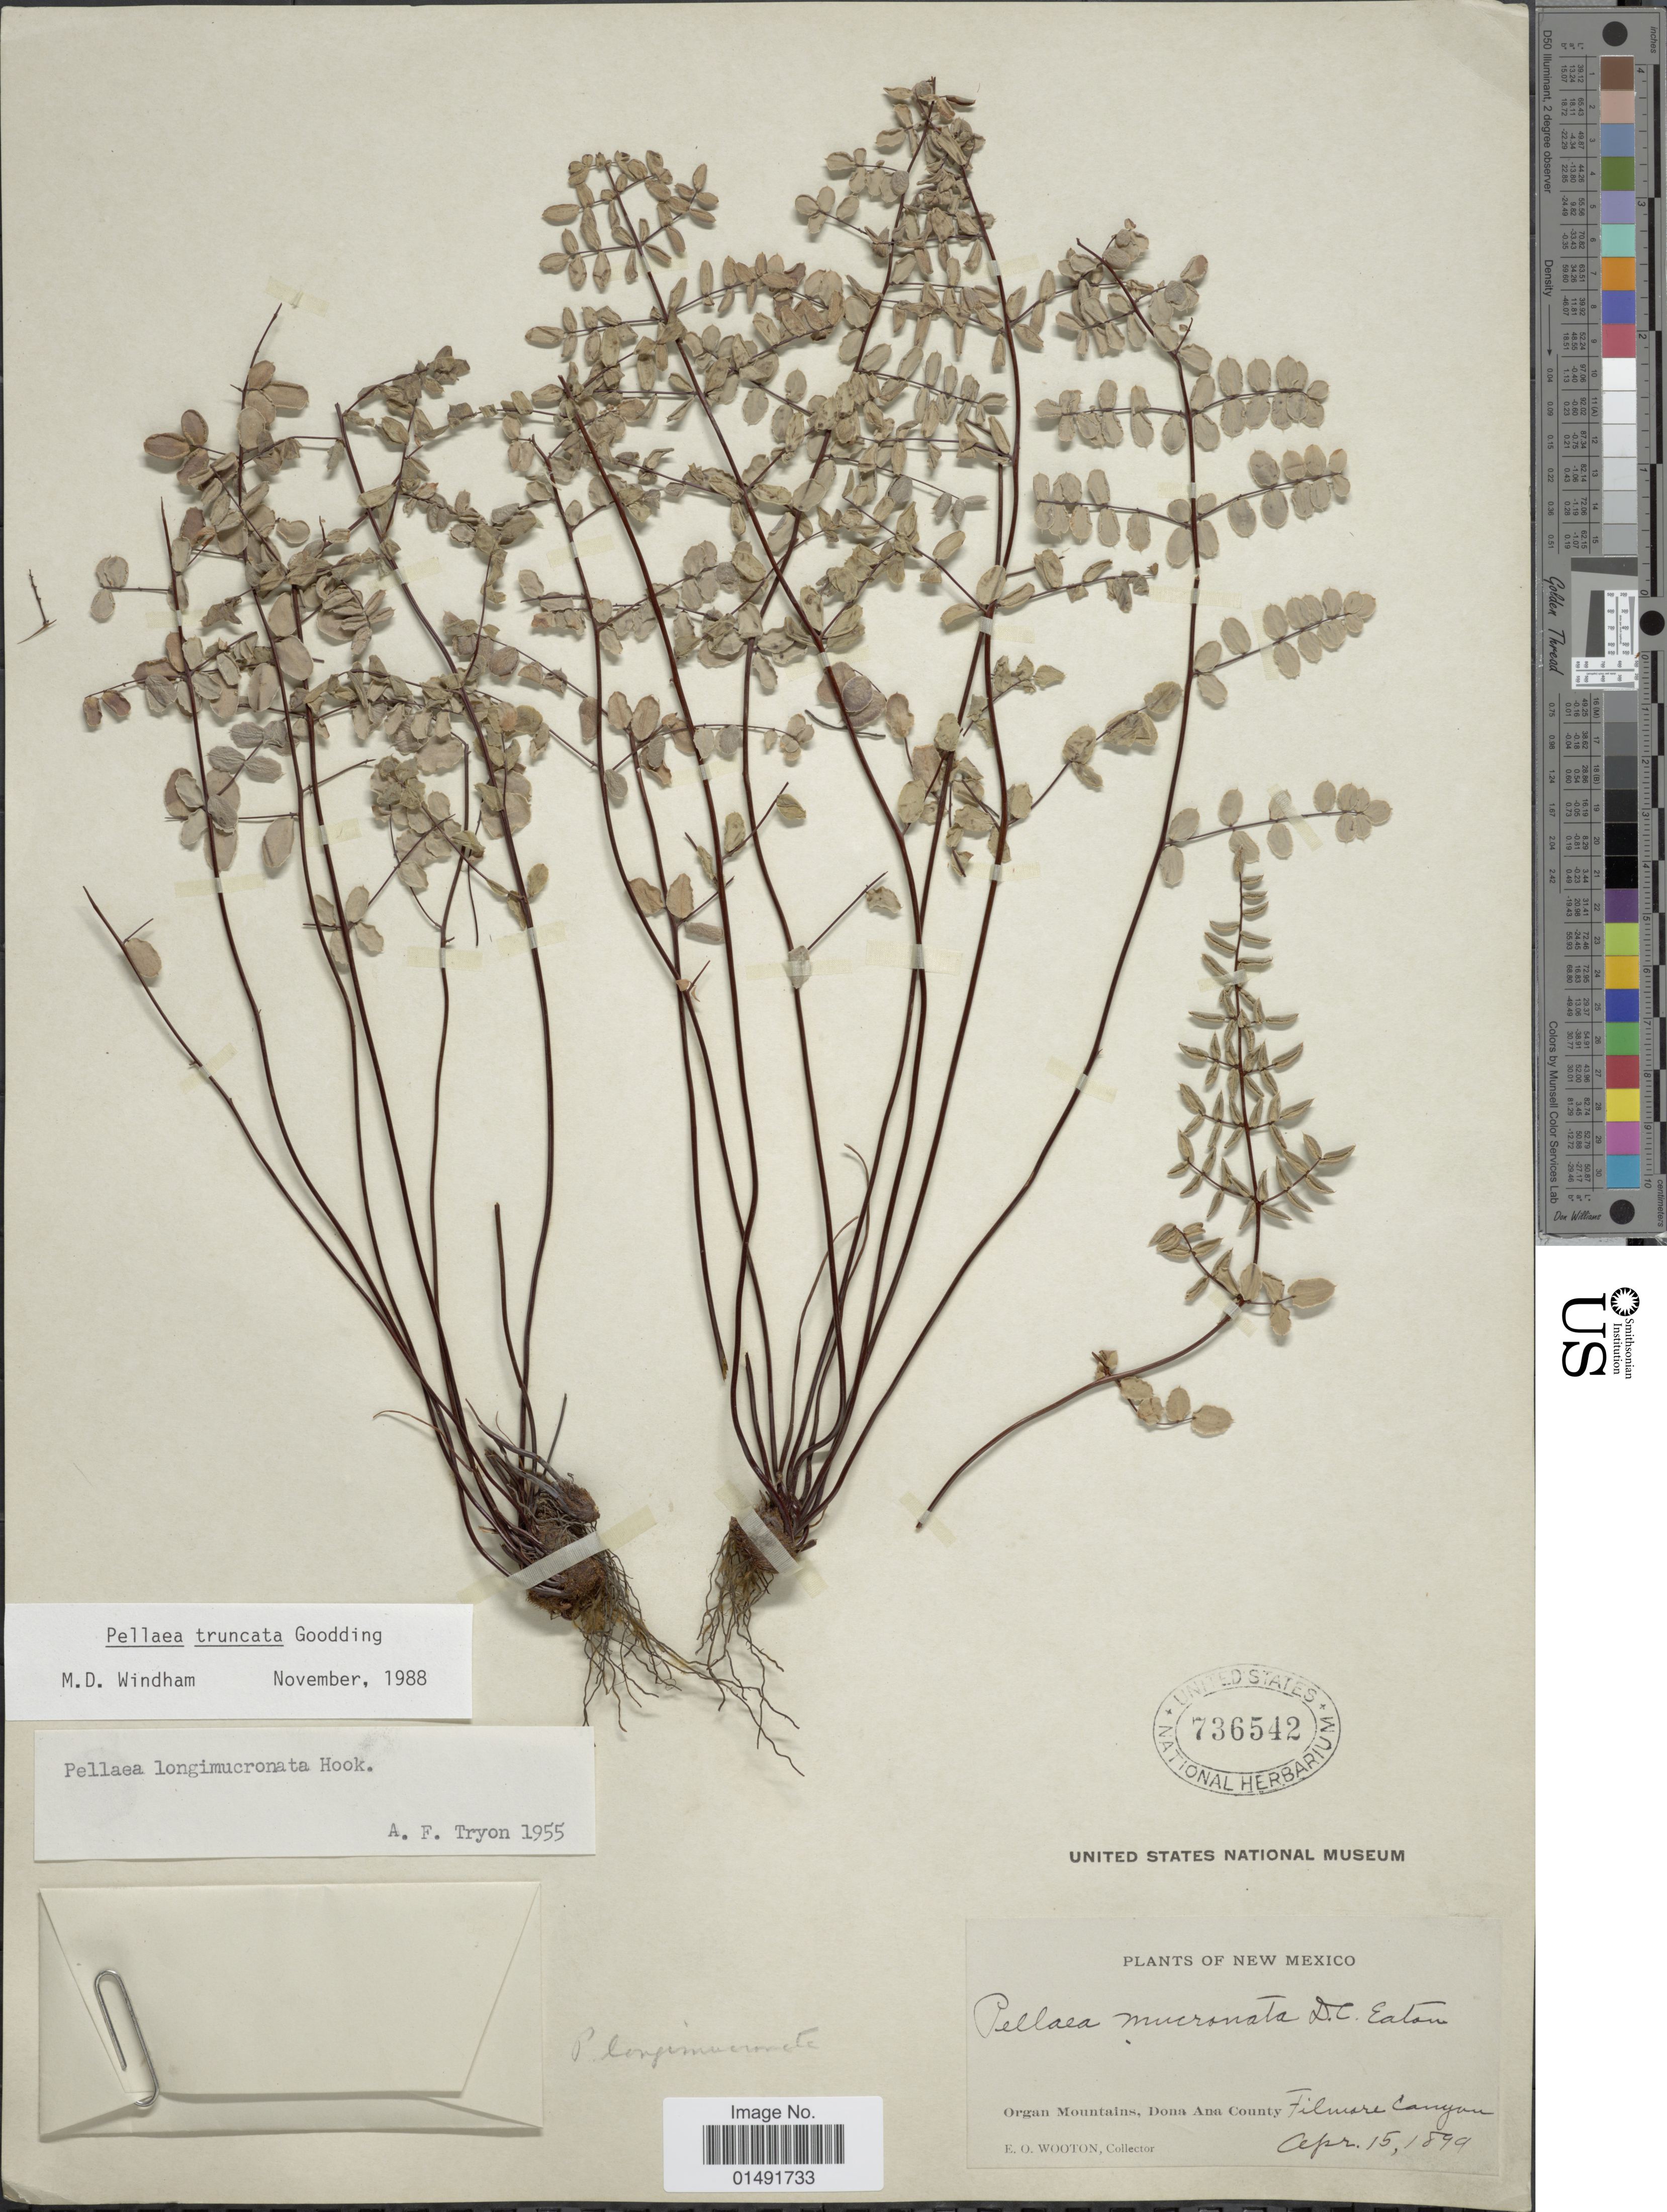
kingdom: Plantae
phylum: Tracheophyta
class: Polypodiopsida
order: Polypodiales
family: Pteridaceae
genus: Pellaea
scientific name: Pellaea truncata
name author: Goodd.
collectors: E. O. Wooton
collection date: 1899-04-15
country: United States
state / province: New Mexico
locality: Organ Mountains, Dona Ana County Filmare Canyon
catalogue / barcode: US 736542